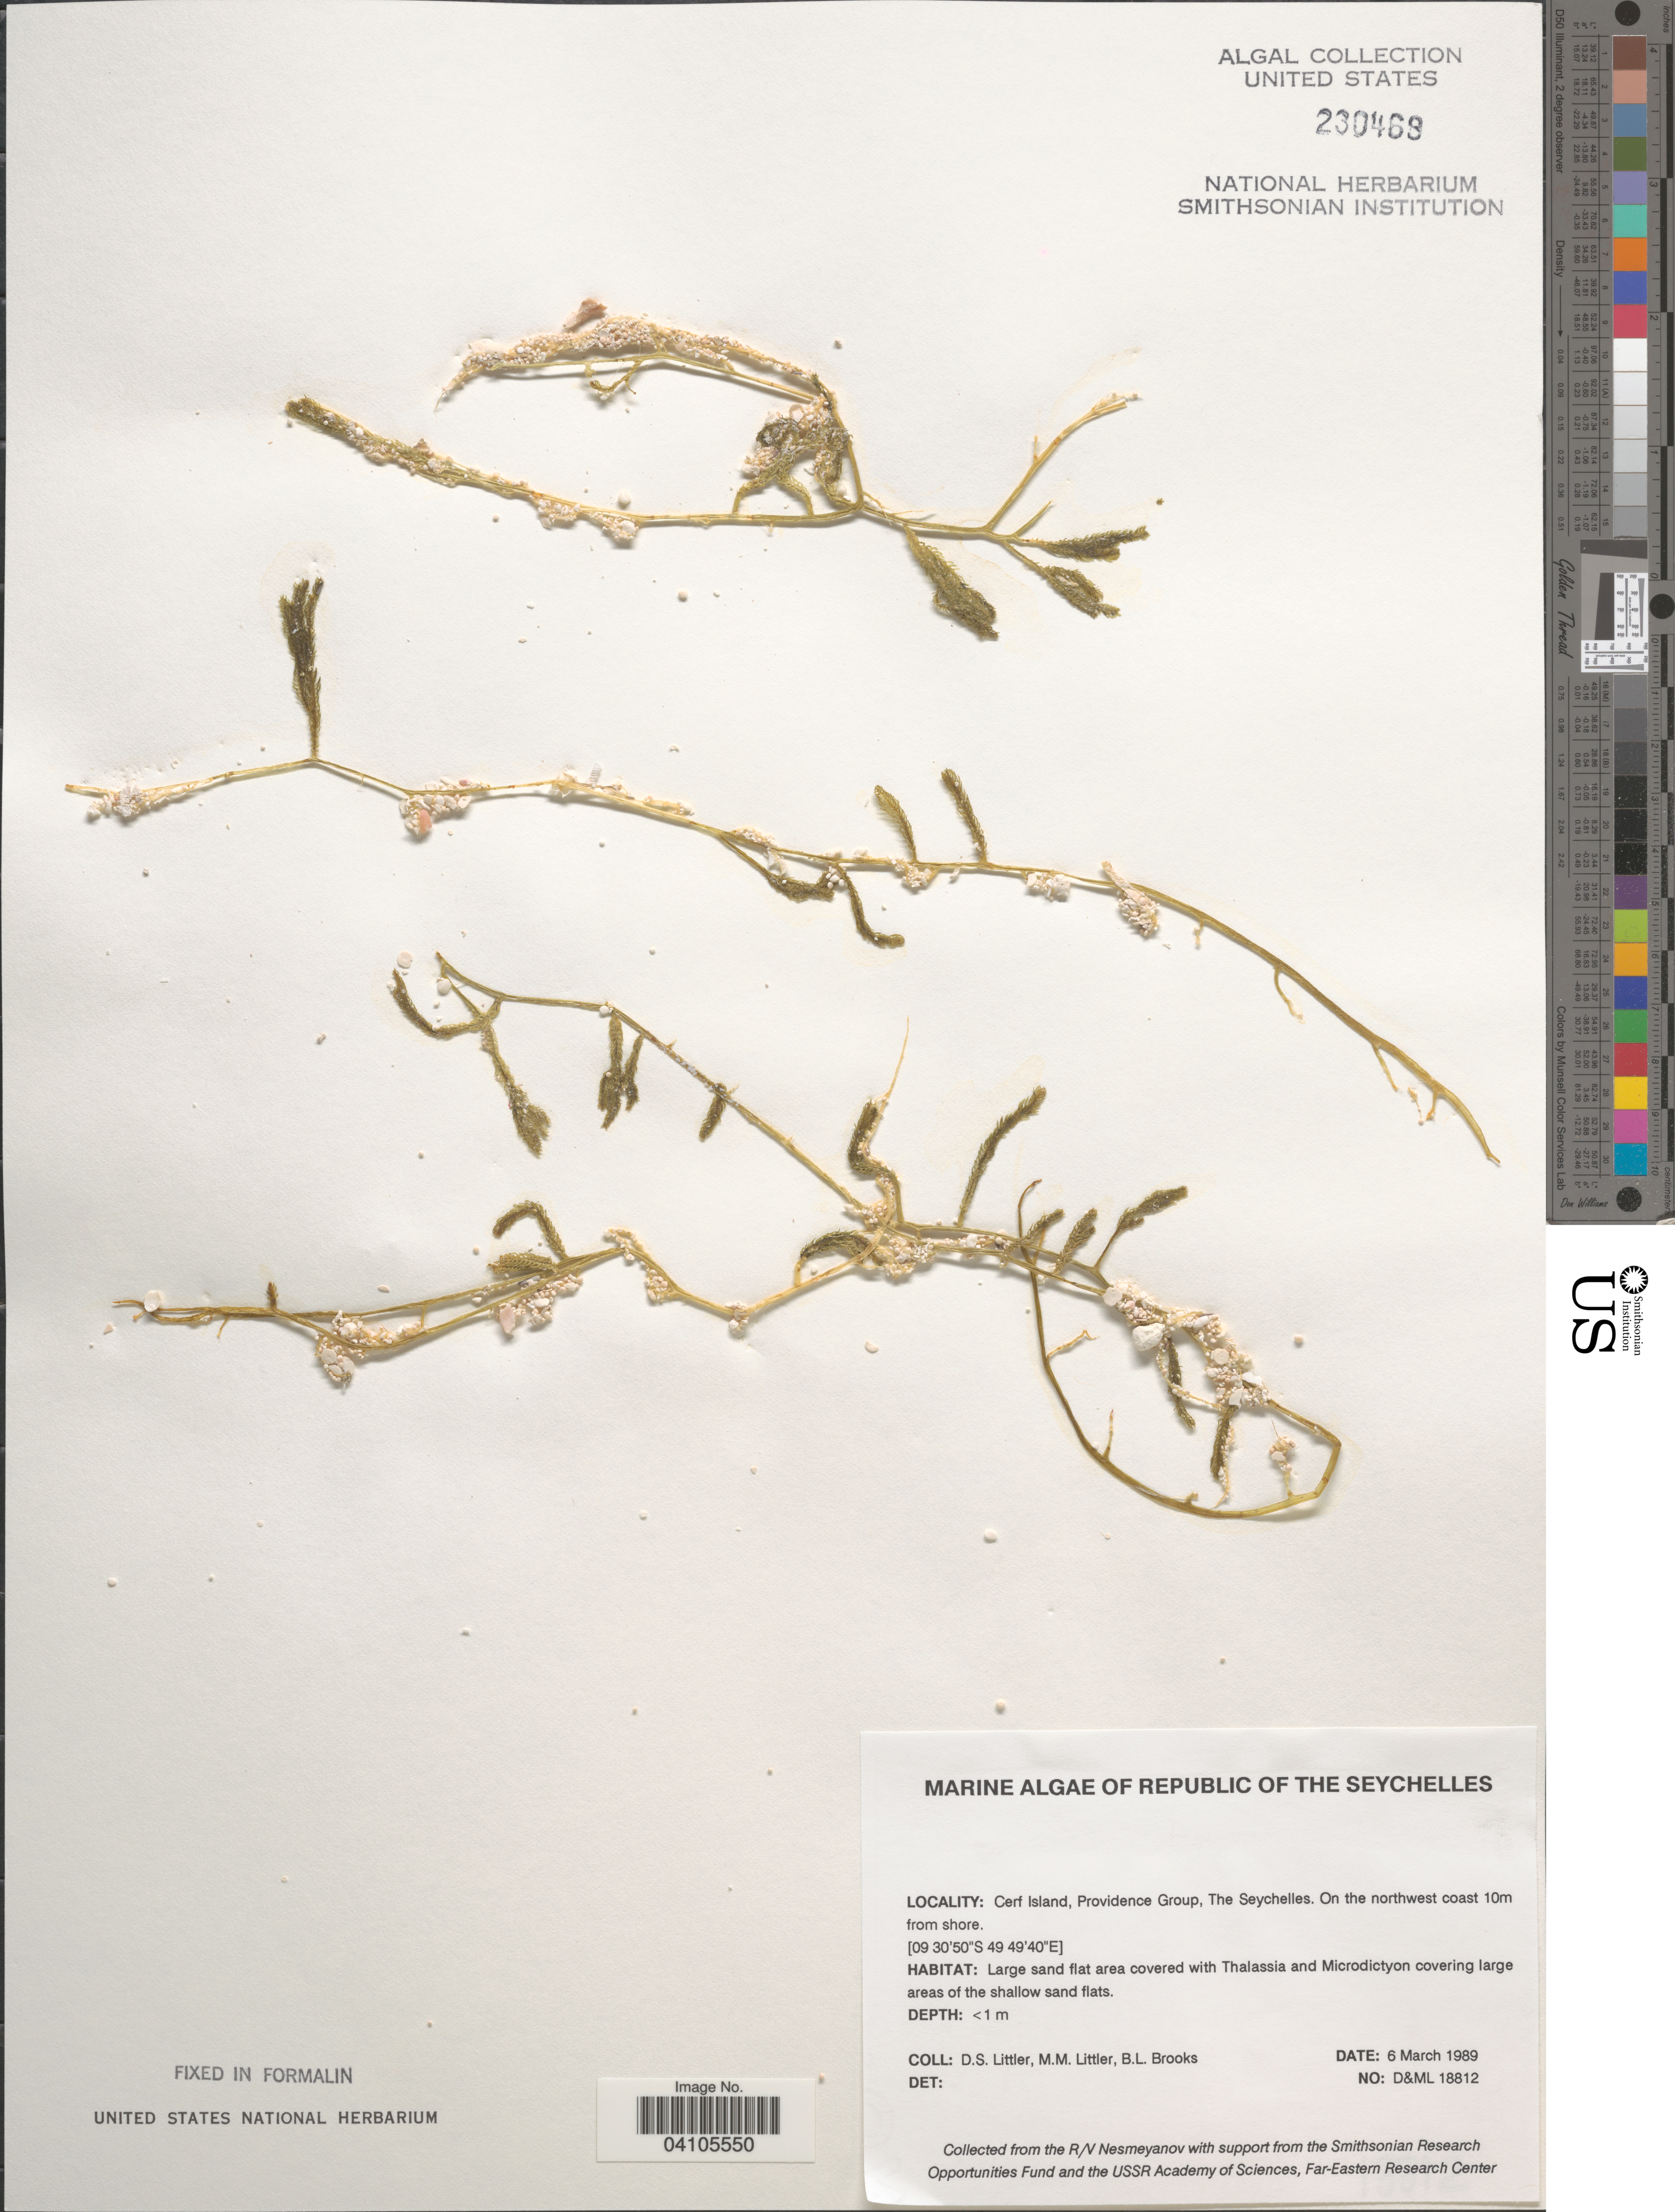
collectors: D. S. Littler & B. Brooks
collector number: D&ML 18812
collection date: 1989-03-06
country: Seychelles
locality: Cerf Island, Providence Group. On the northwest coast 10m from shore.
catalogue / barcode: US 230469